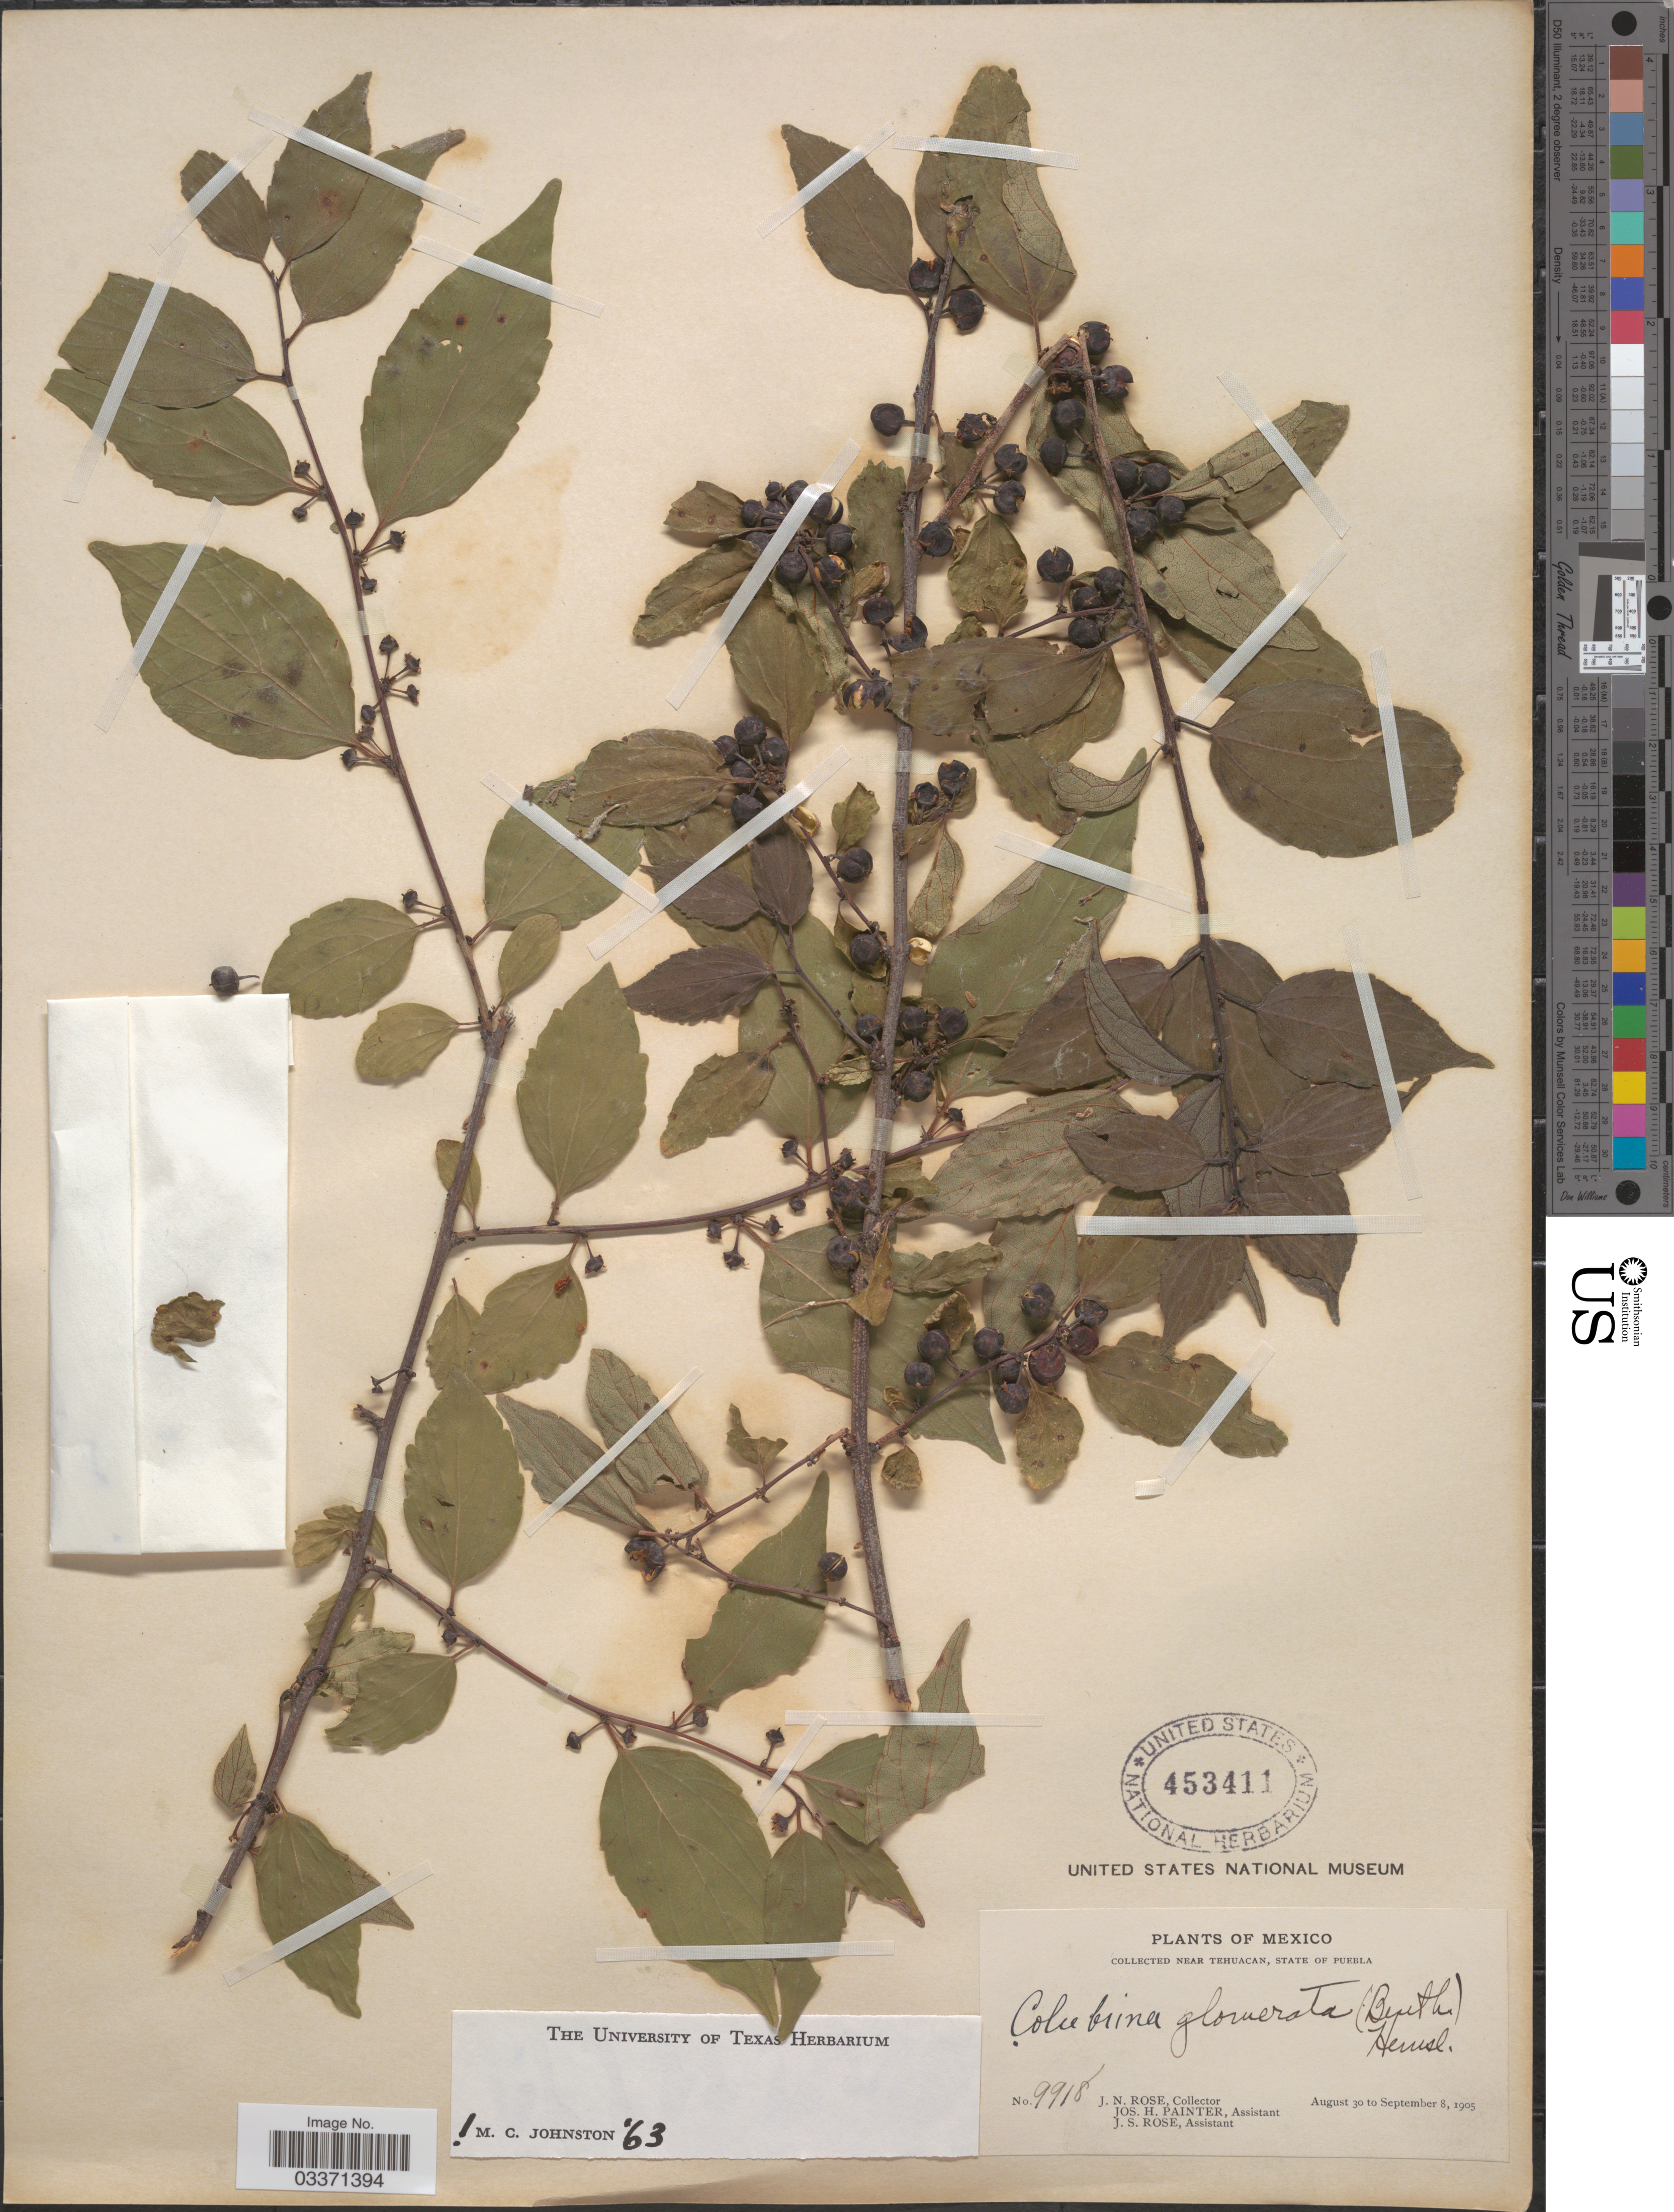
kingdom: Plantae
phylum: Tracheophyta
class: Magnoliopsida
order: Rosales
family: Rhamnaceae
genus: Colubrina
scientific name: Colubrina triflora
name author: Brongn. ex Sweet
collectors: J. N. Rose, J. H. Painter & J. S. Rose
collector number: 9918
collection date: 1905-08-30/1905-09-08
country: Mexico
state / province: Puebla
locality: Near Tehuacan.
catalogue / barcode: US 453411